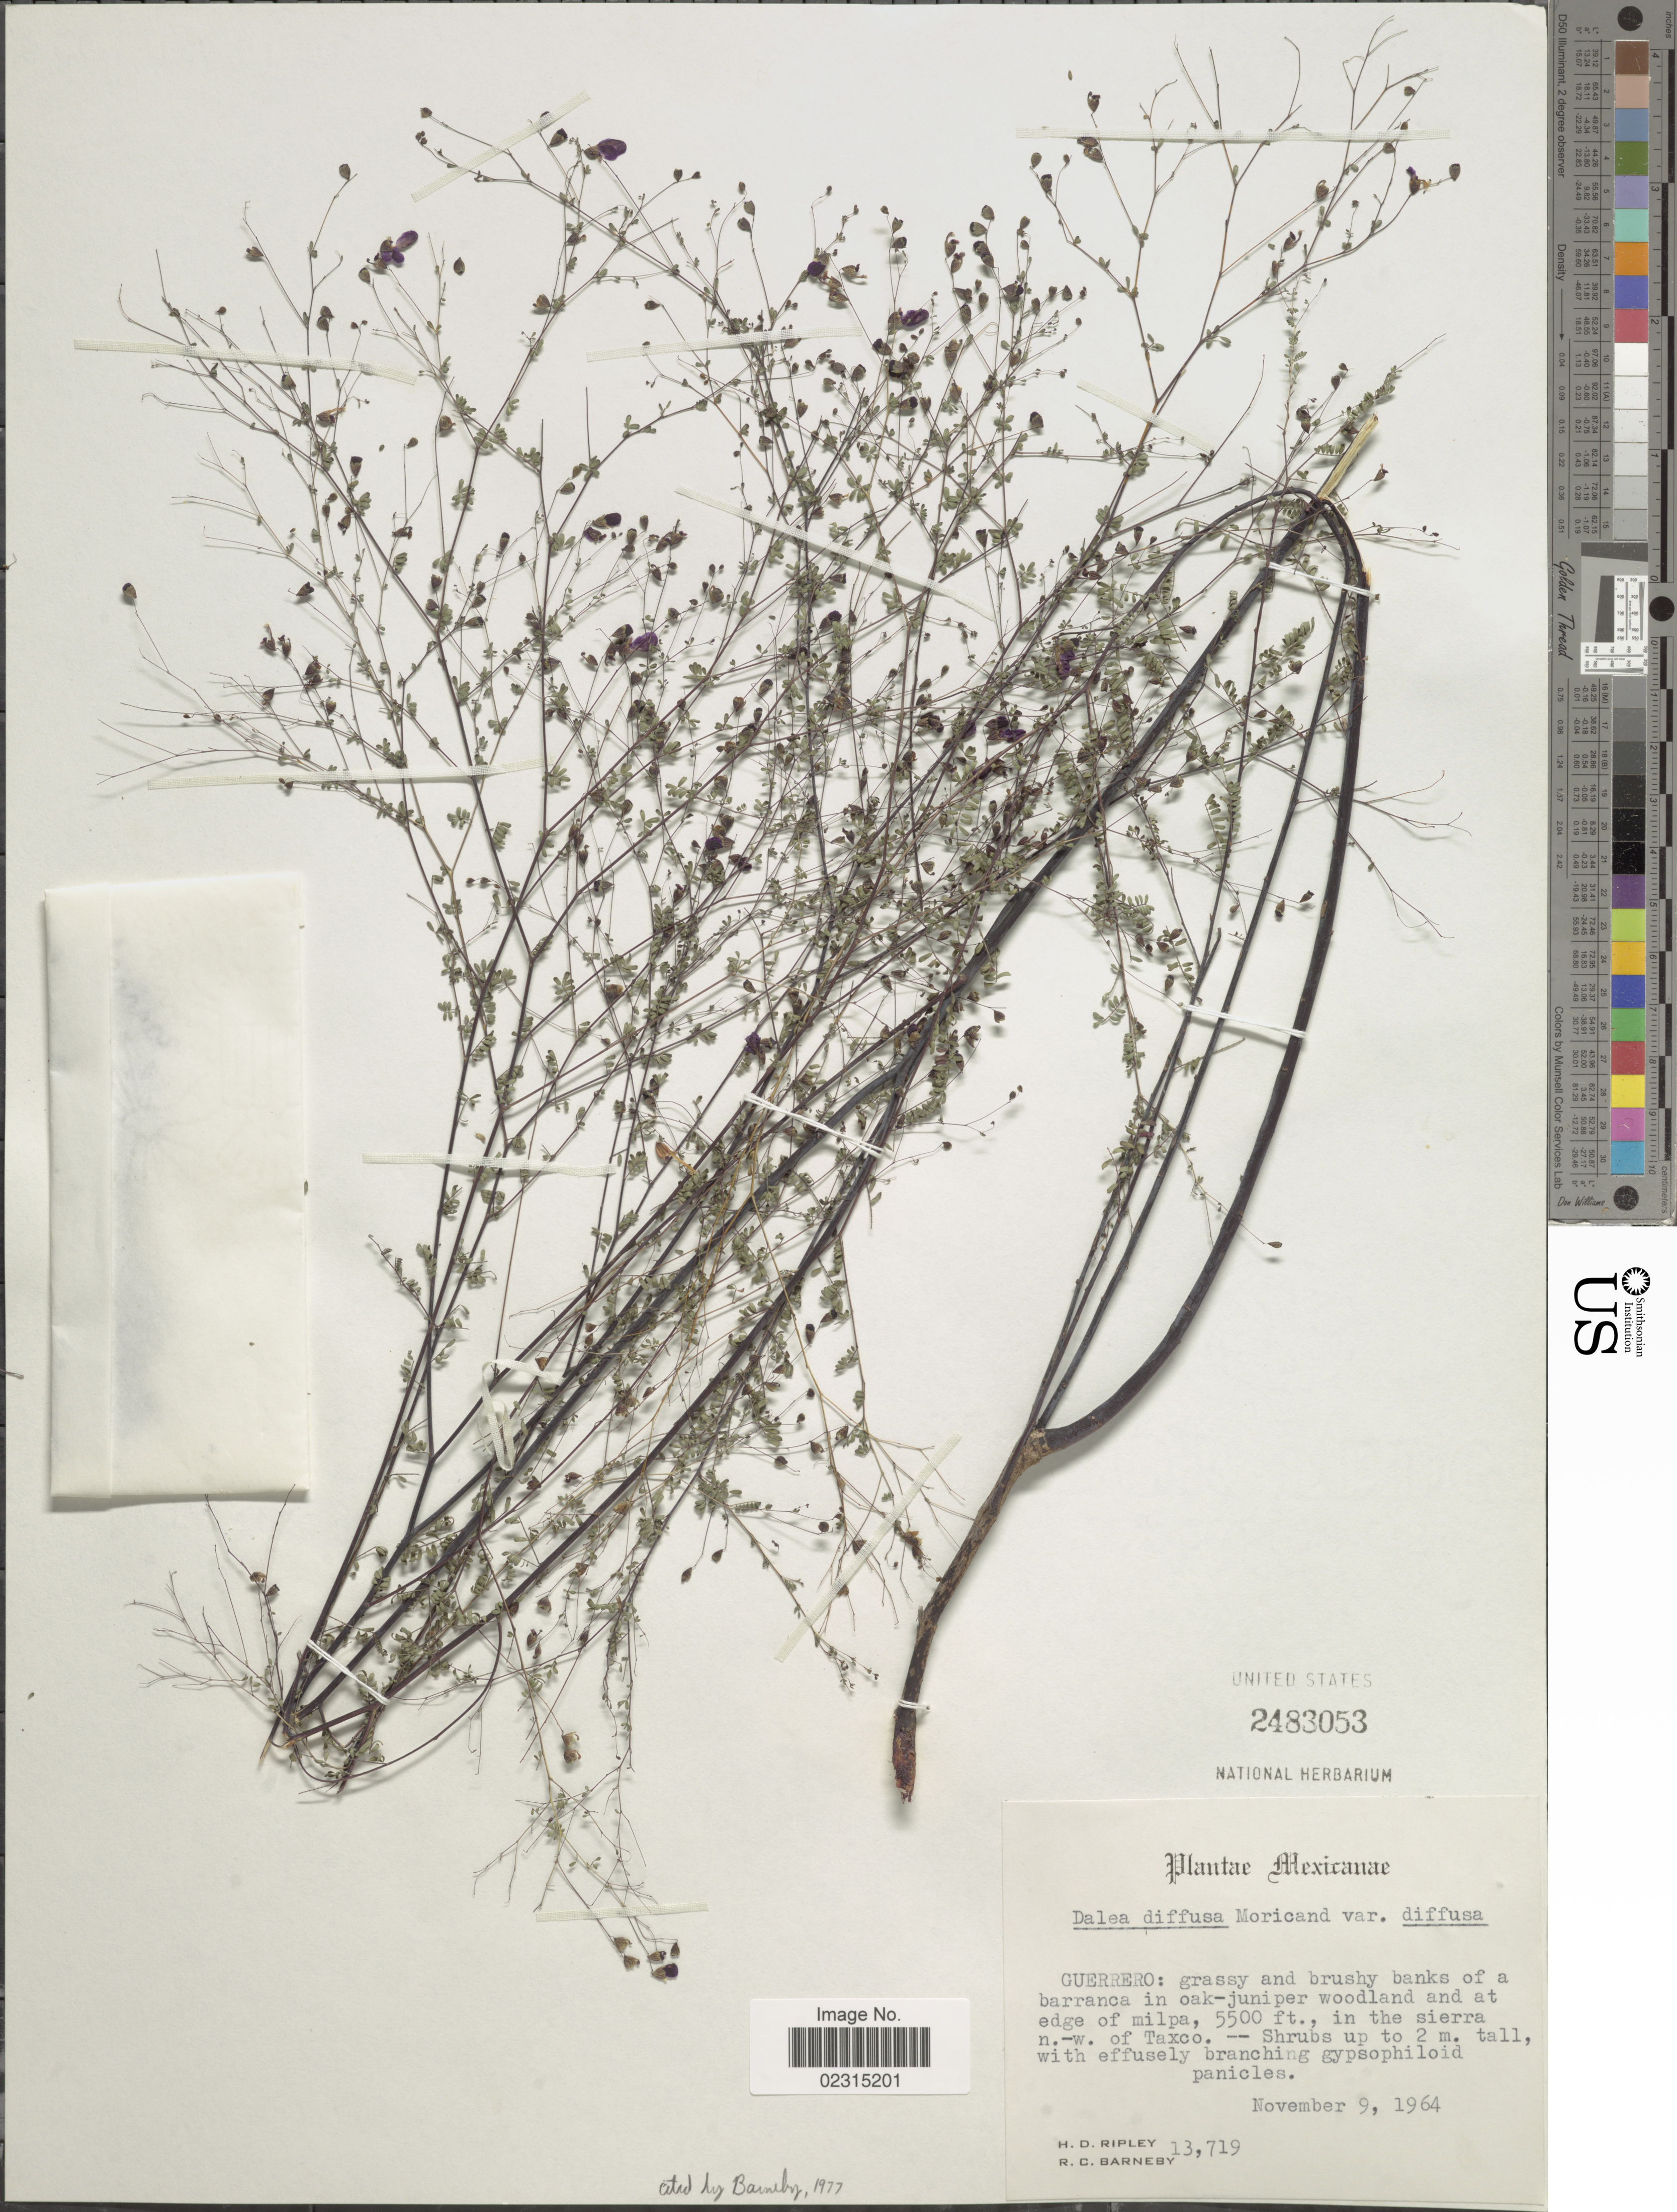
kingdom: Plantae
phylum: Tracheophyta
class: Magnoliopsida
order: Fabales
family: Fabaceae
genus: Marina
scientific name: Marina diffusa var. diffusa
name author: (Moric.) Barneby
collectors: H. Ripley & R. C. Barneby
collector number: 13719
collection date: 1964-11-09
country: Mexico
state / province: Guerrero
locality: Grassy and brushy banks of a barranca in oak-juniper woodland and at edge of milpa., in the sierra n.-w. of Taxco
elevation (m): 1676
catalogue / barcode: US 2483053